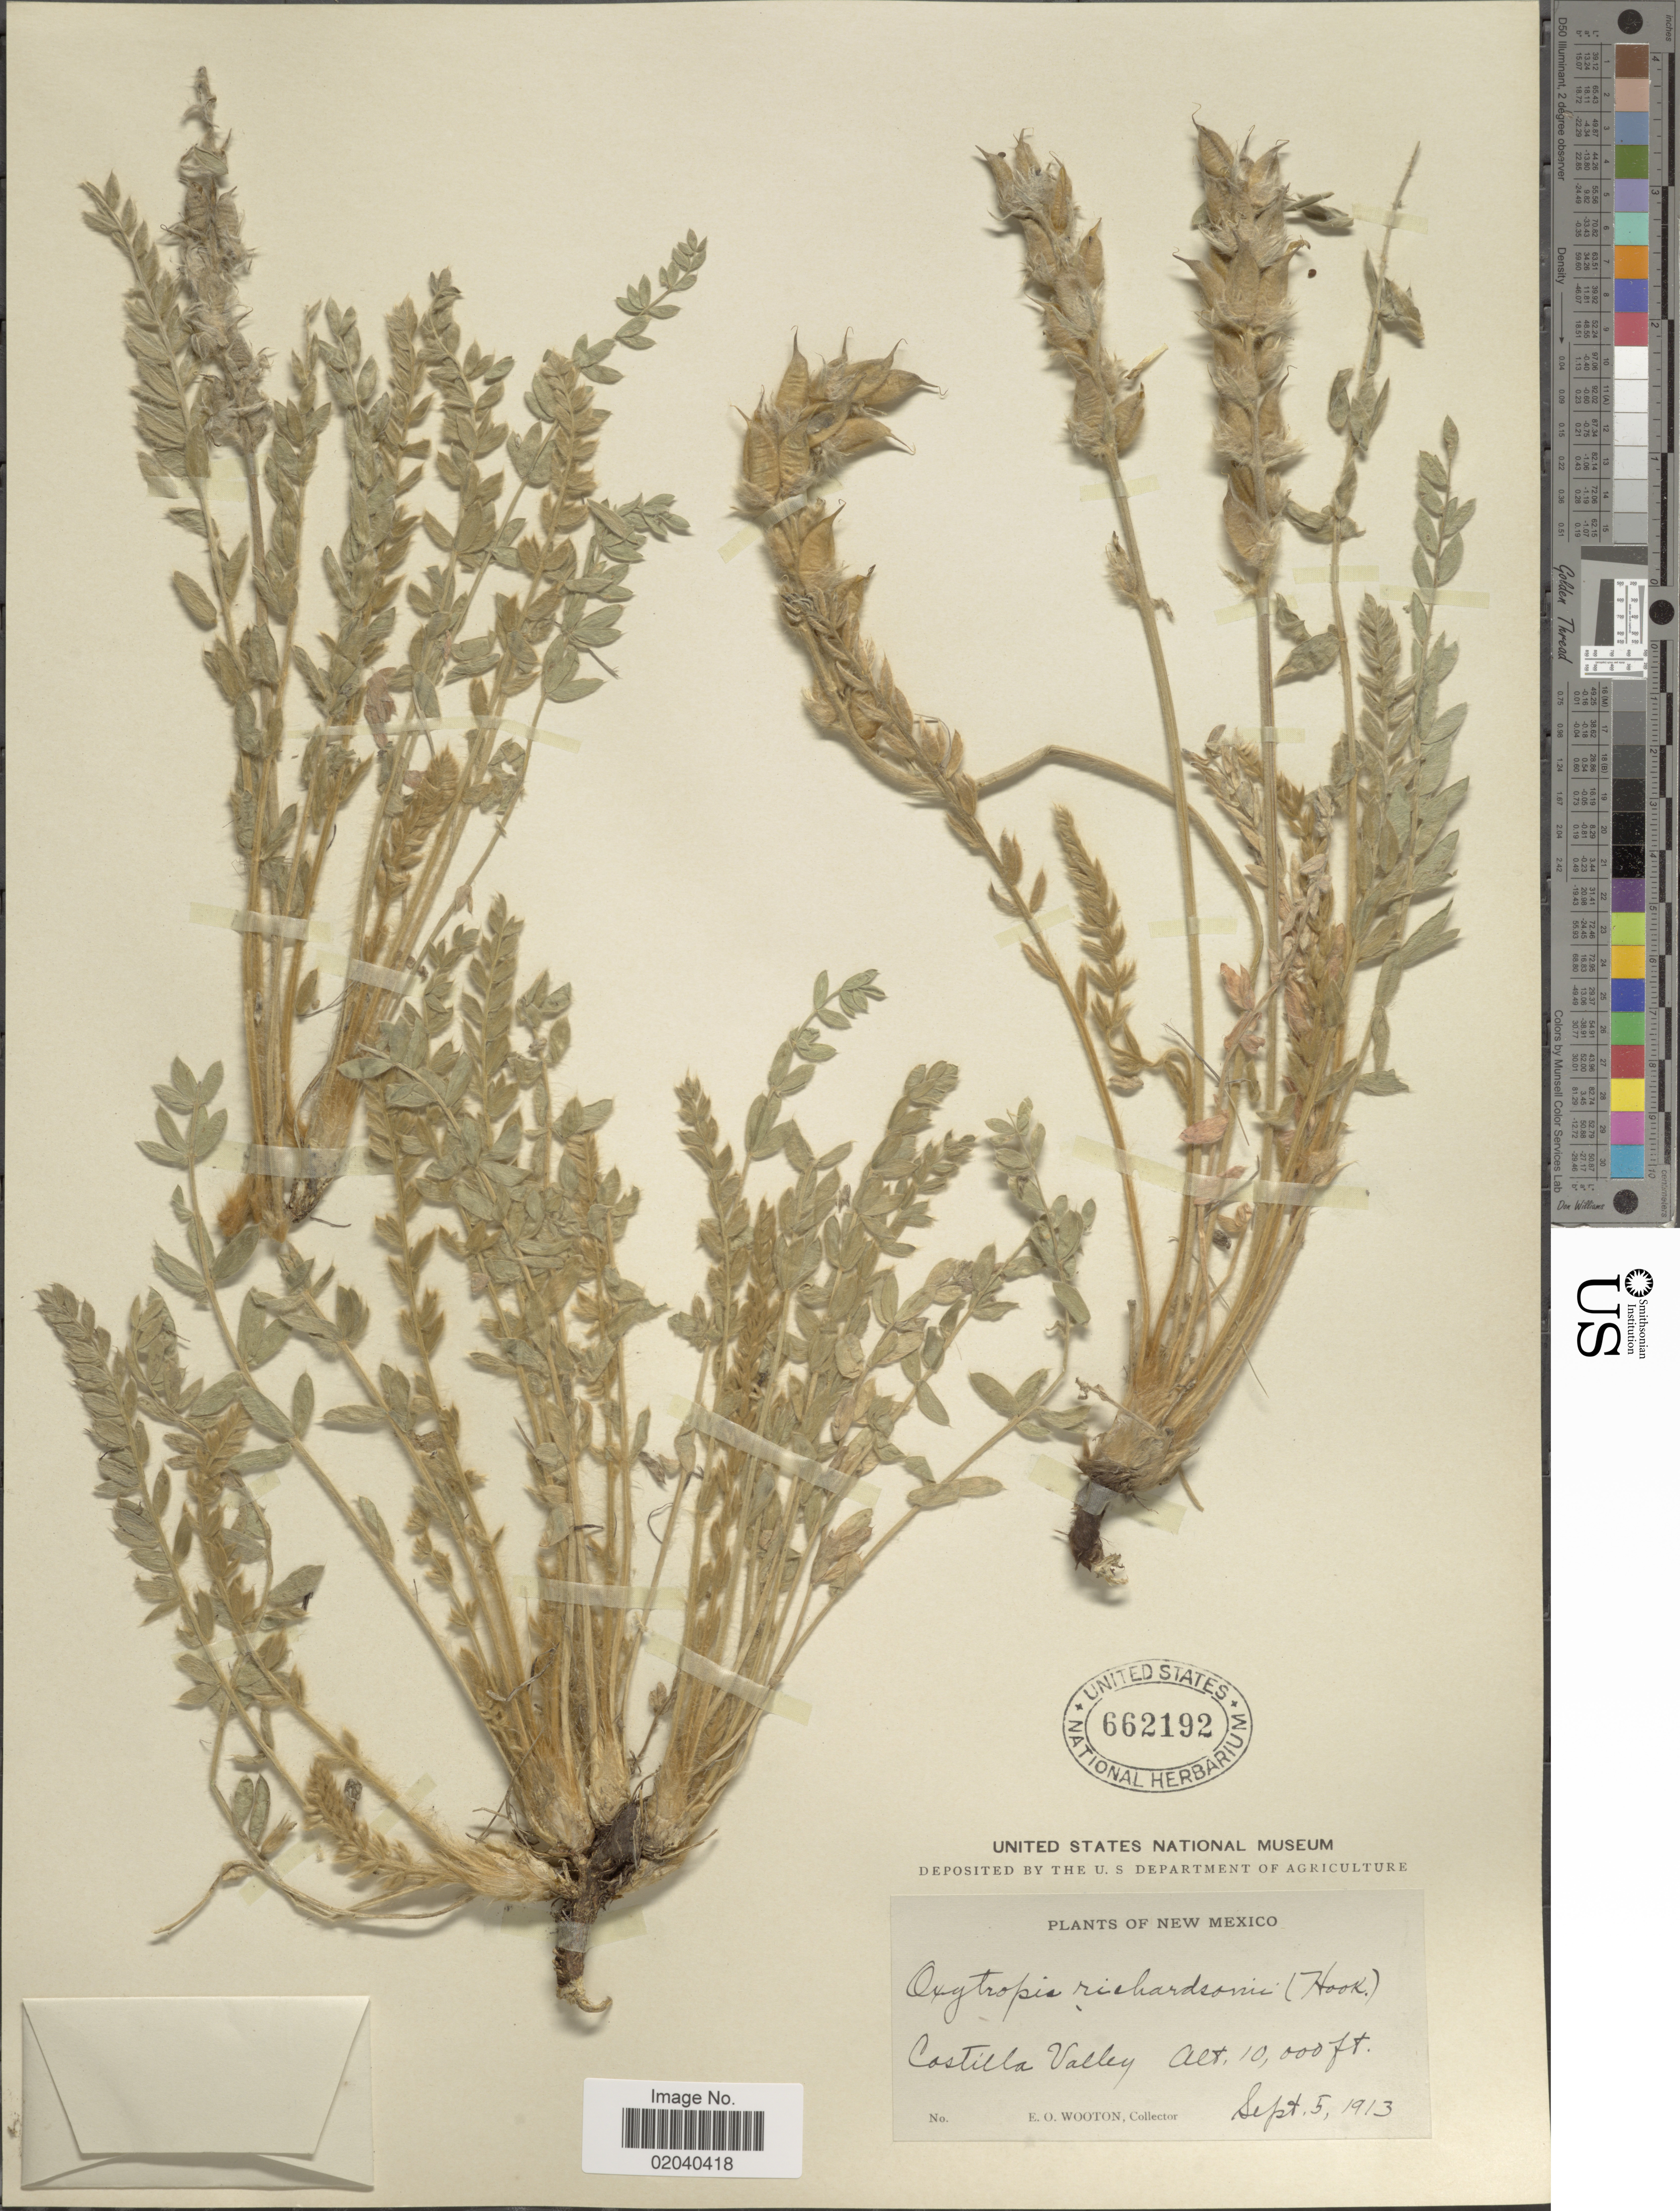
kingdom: Plantae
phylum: Tracheophyta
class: Magnoliopsida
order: Fabales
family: Fabaceae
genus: Oxytropis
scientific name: Oxytropis splendens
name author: Douglas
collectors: E. O. Wooton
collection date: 1913-09-05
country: United States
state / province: New Mexico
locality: Castilla Valley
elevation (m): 3048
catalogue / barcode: US 662192